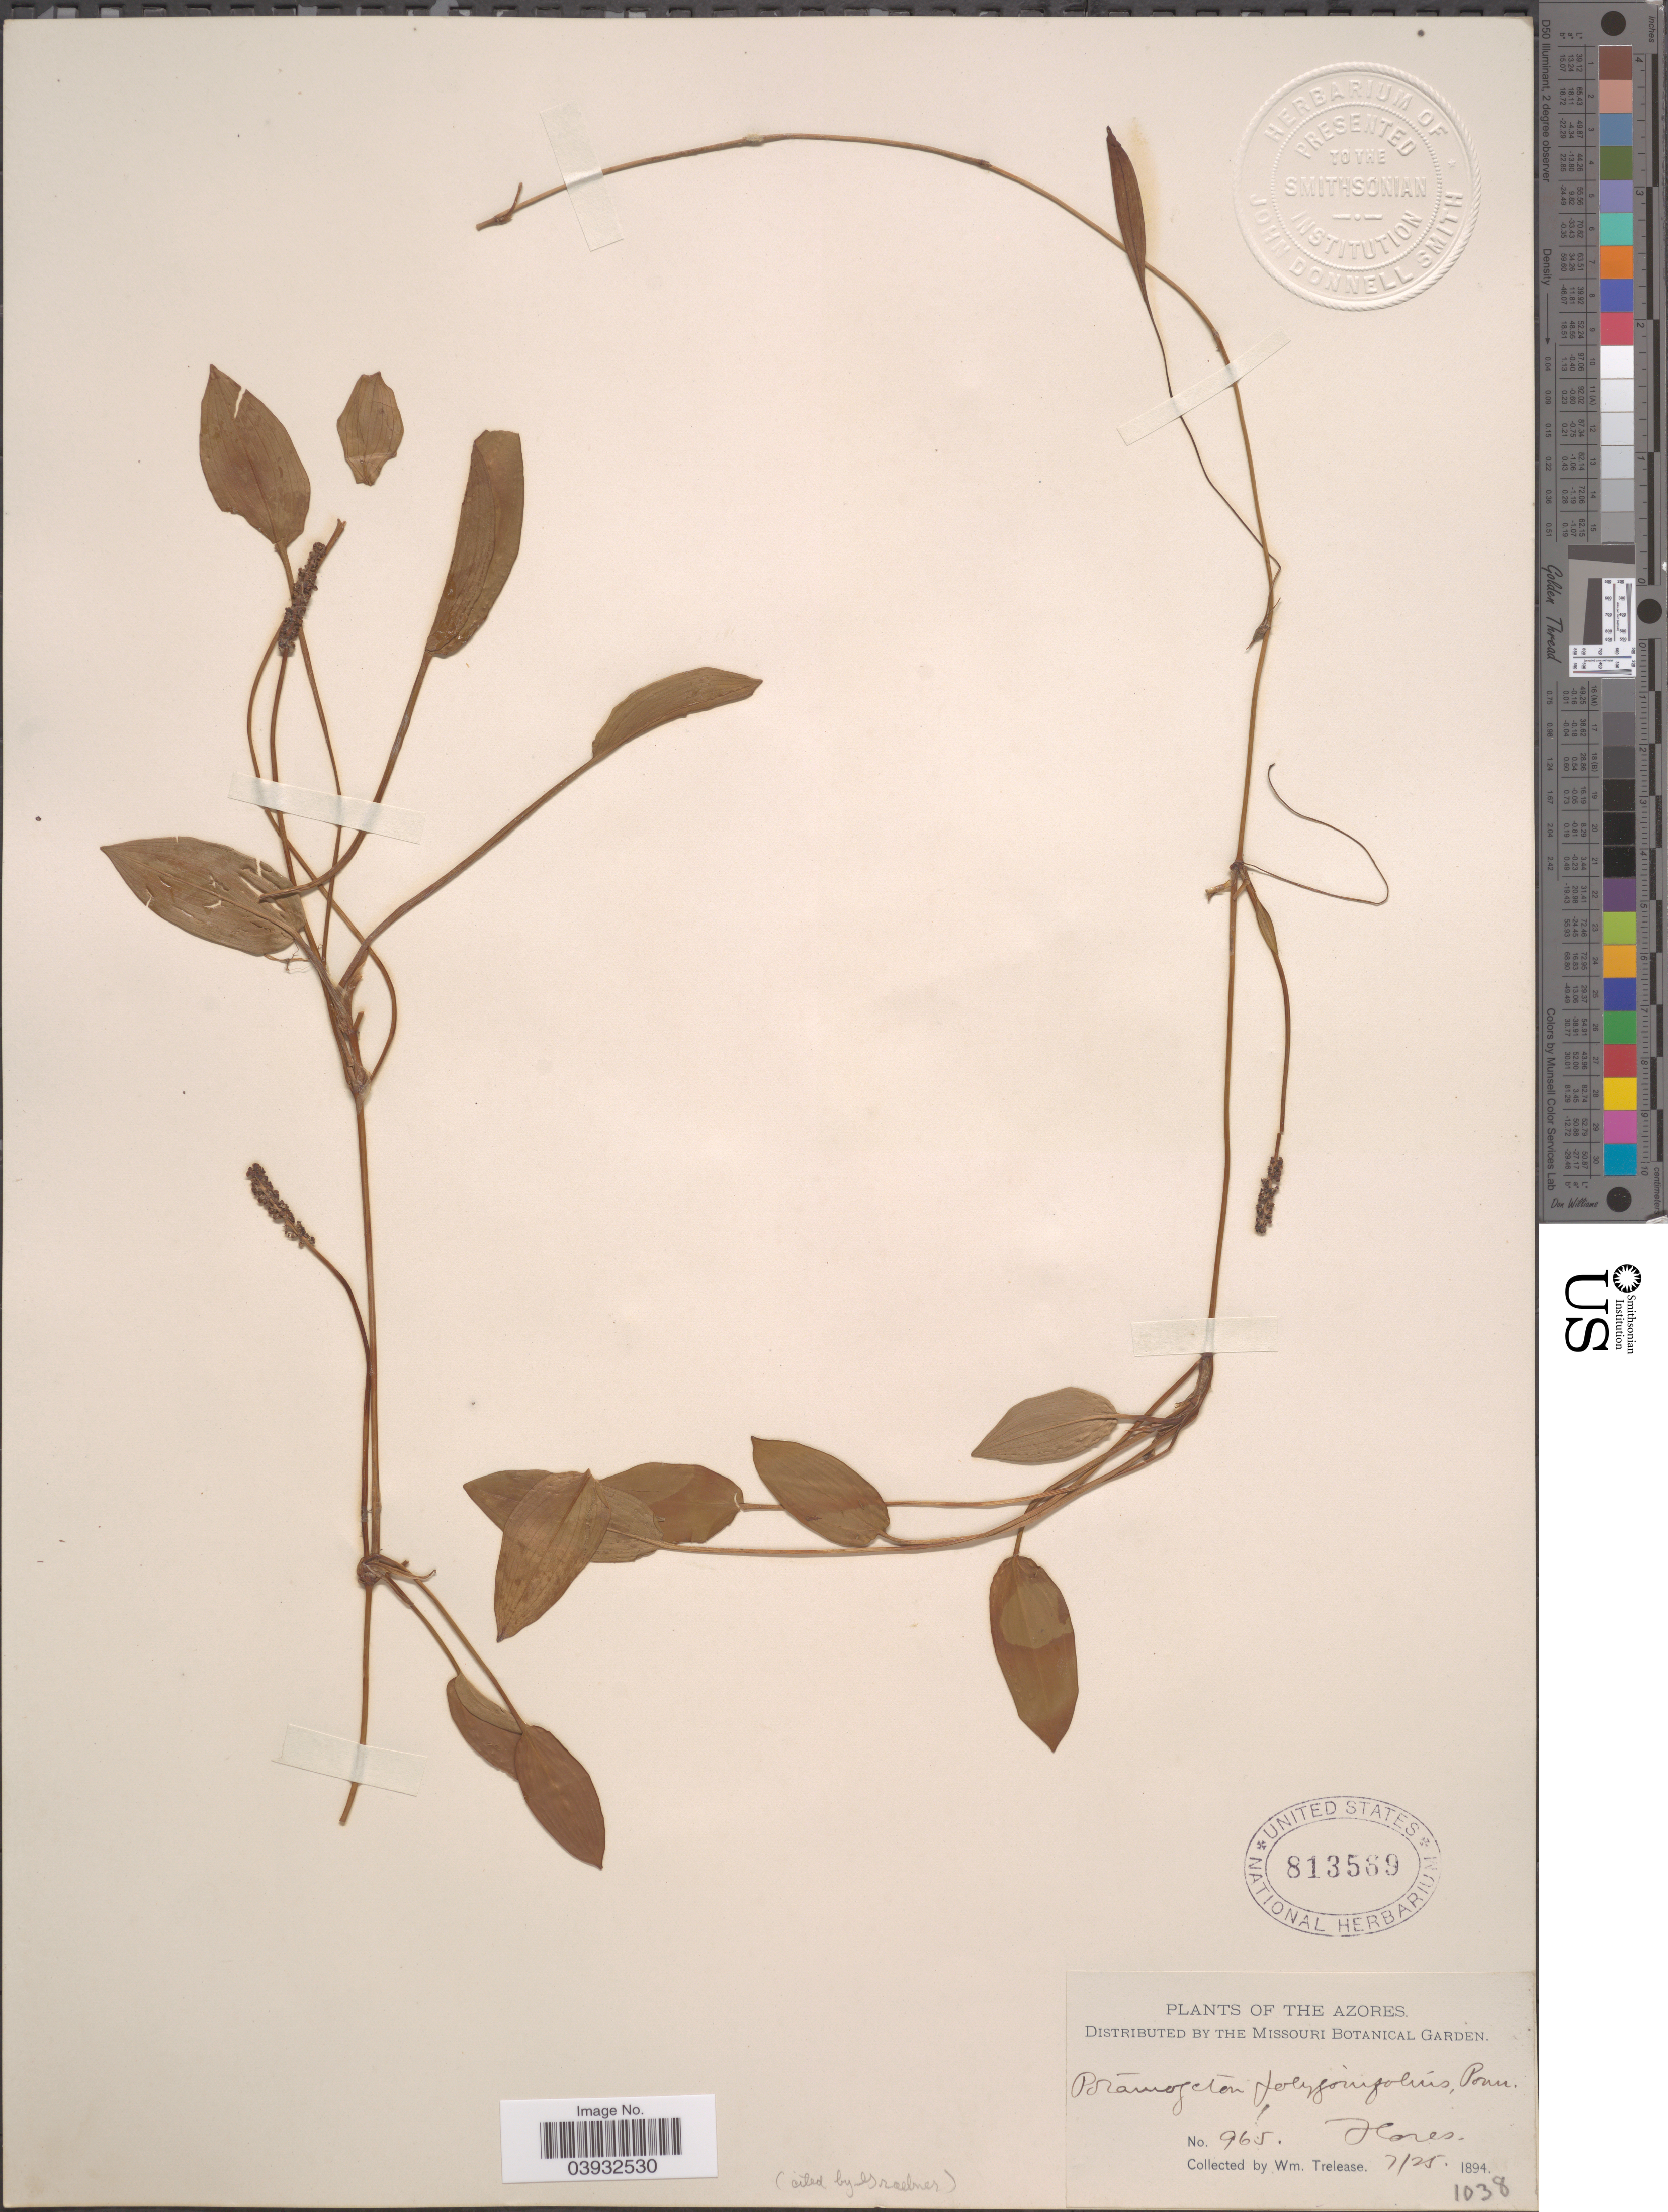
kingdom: Plantae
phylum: Tracheophyta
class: Liliopsida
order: Alismatales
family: Potamogetonaceae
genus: Potamogeton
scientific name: Potamogeton polygonifolius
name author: Pourr.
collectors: W. Trelease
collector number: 965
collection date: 1894-07-25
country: Portugal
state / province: Azores (Aut. Reg.)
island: Flores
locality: Flores.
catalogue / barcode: US 813569